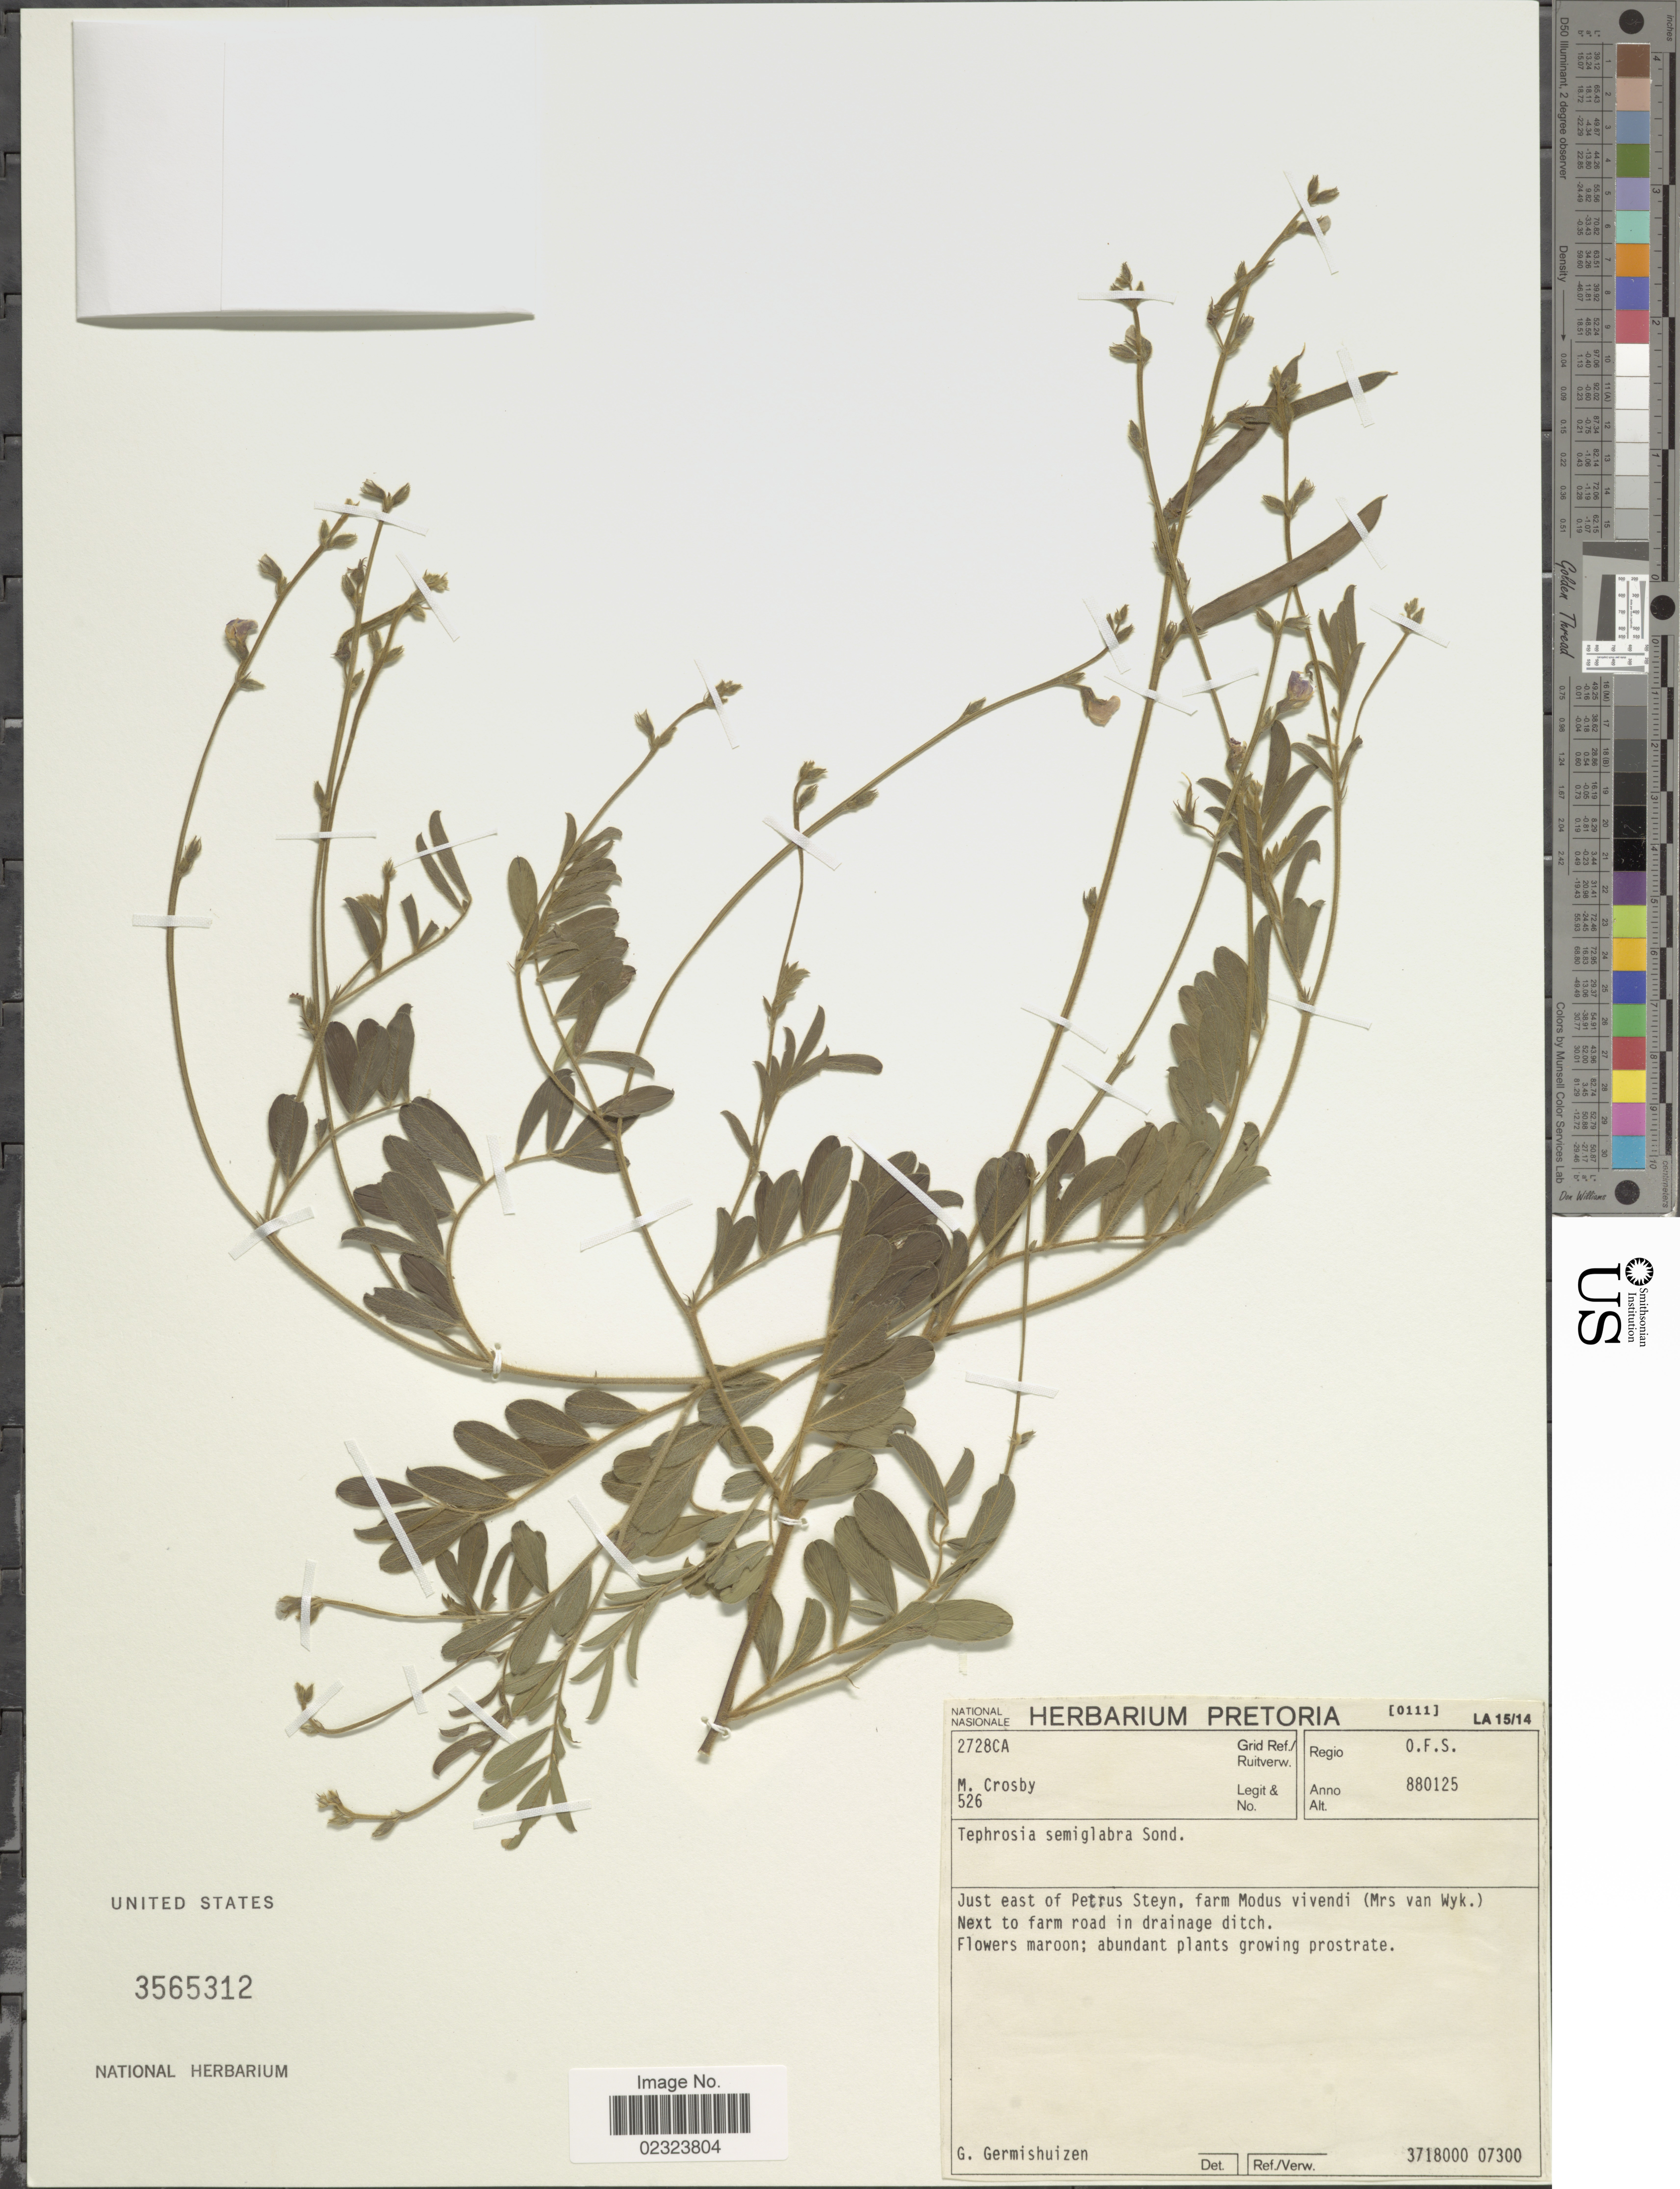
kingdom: Plantae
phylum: Tracheophyta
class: Magnoliopsida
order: Fabales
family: Fabaceae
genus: Tephrosia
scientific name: Tephrosia semiglabra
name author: Sond.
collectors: M. Crosby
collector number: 526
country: South Africa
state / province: Free State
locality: Regio O.F.S. Just east of Petrus Stey, farm Modus vivendi (Mrs van Wyk.). Next to farm road in drainage ditch.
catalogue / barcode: US 3565312